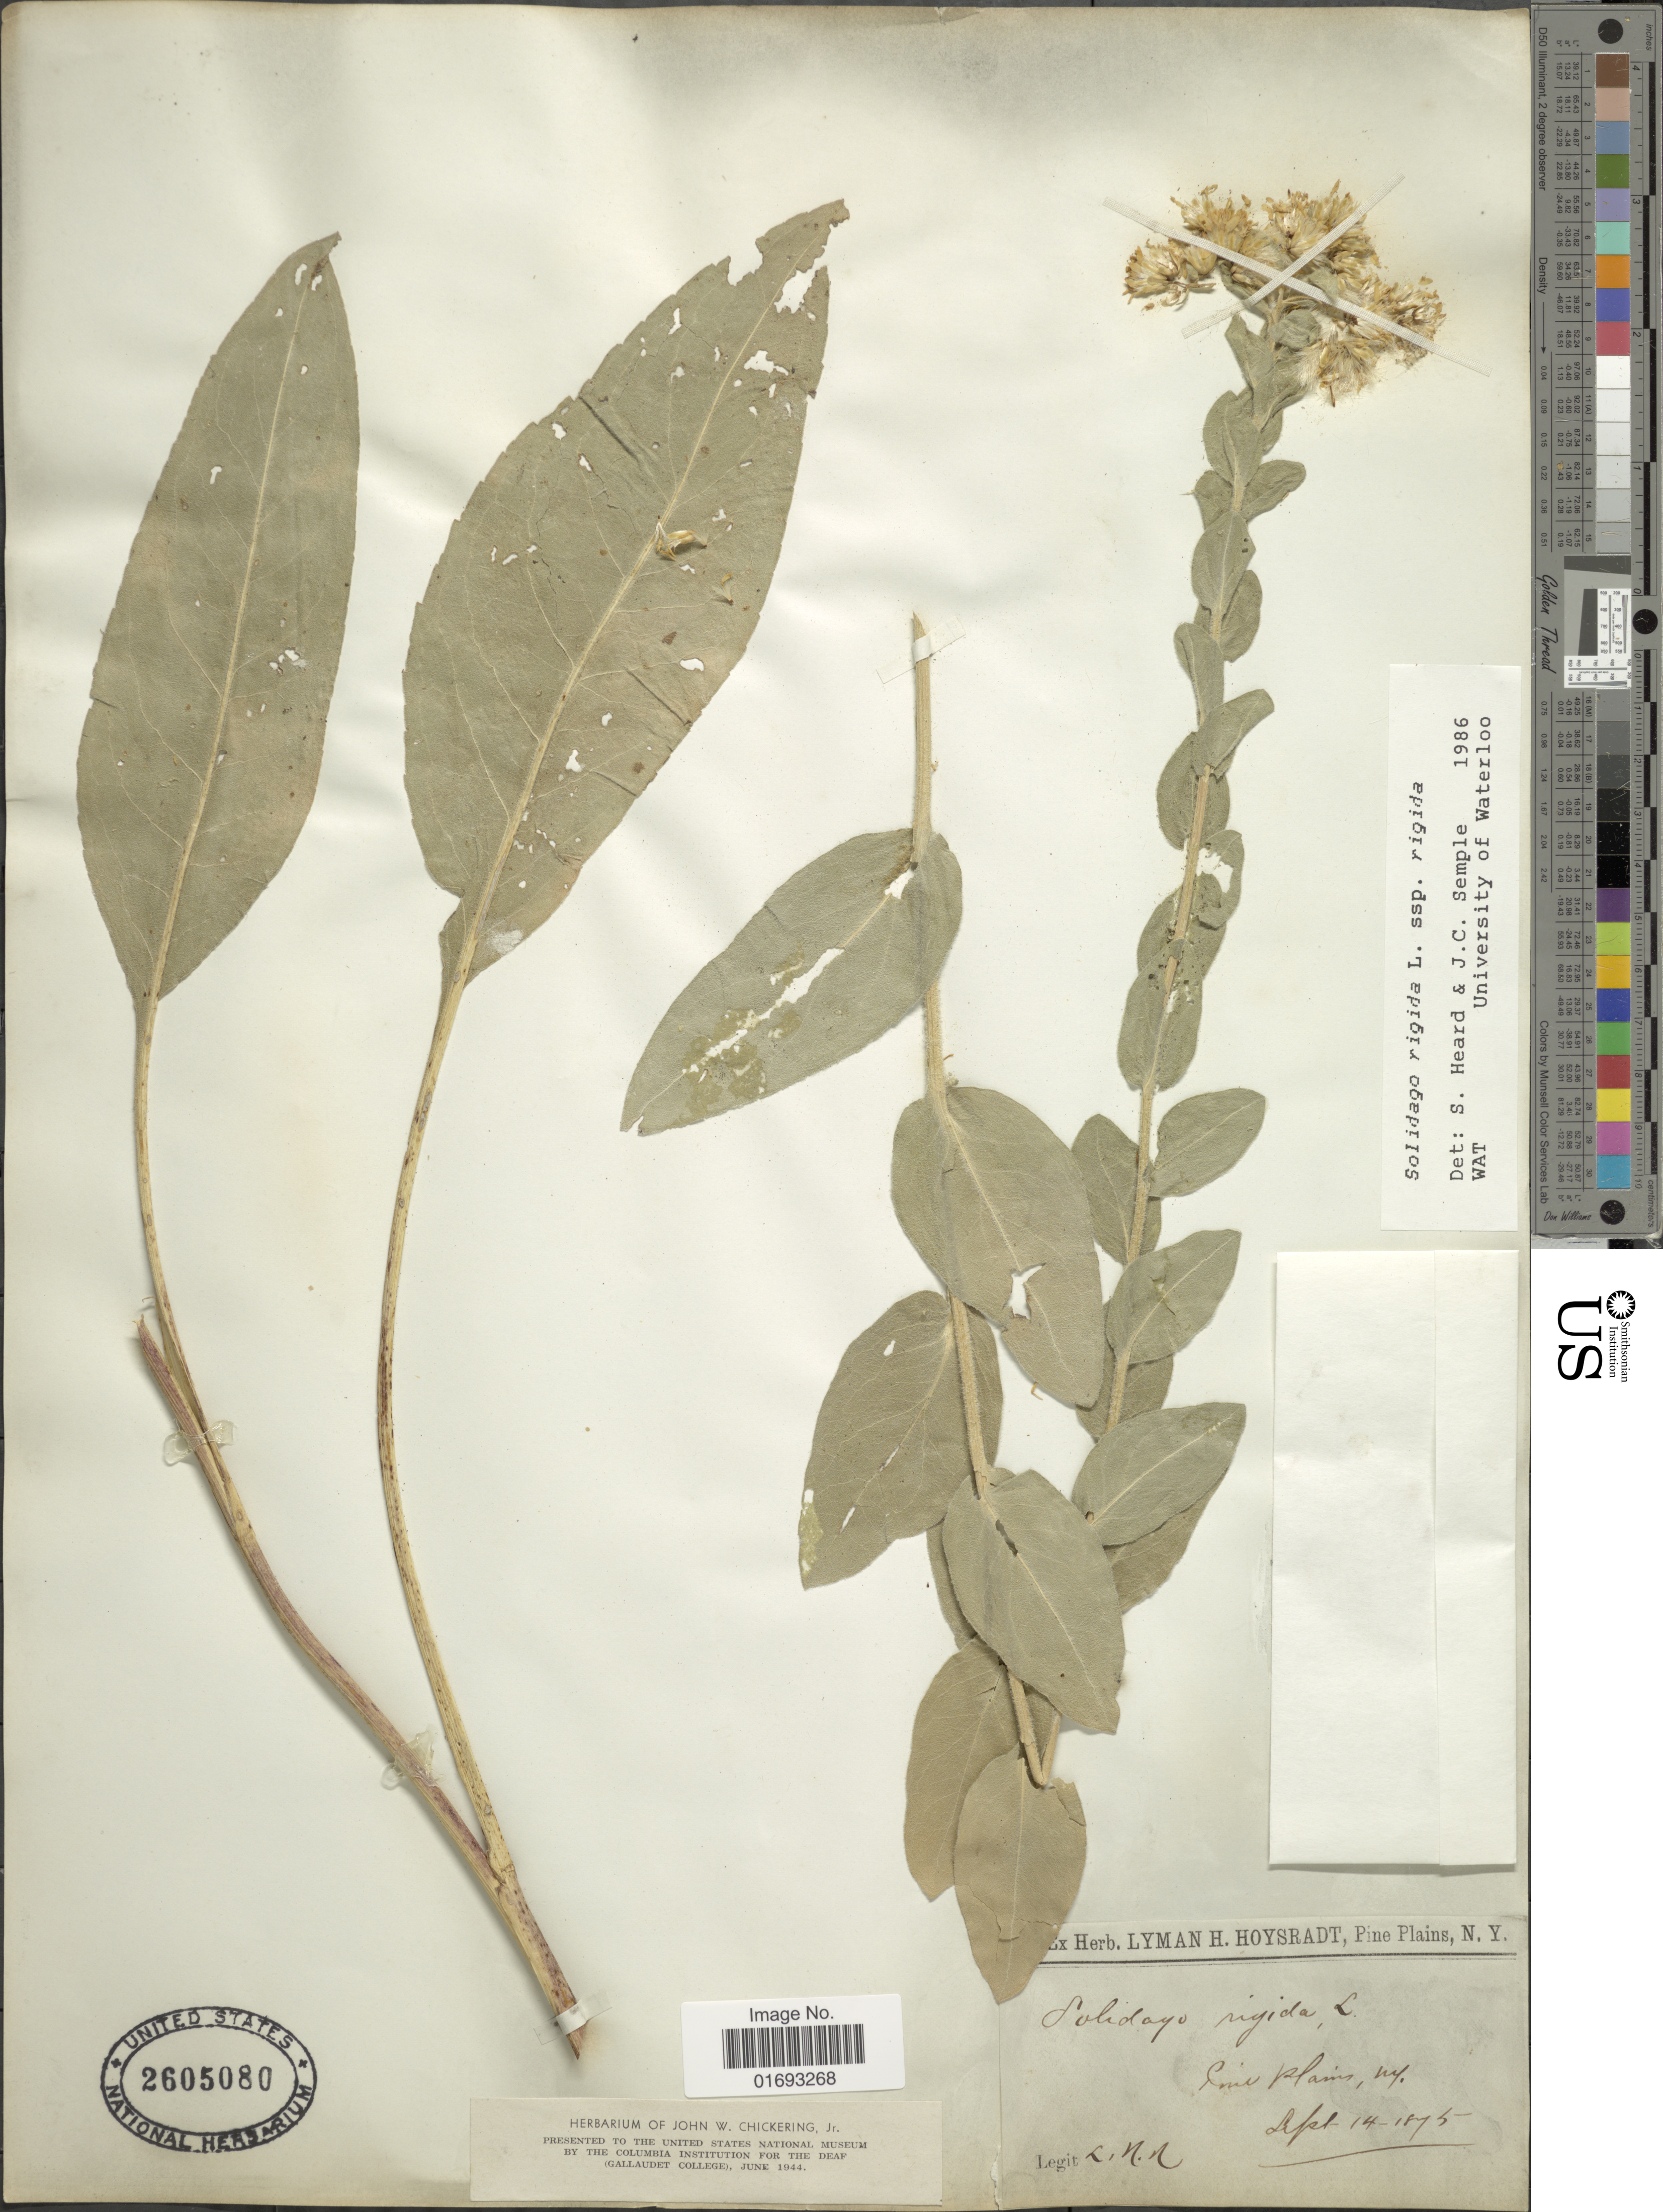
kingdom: Plantae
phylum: Tracheophyta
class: Magnoliopsida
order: Asterales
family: Asteraceae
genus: Oligoneuron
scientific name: Oligoneuron rigidum var. rigidum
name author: (L.) Small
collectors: L. Hoysradt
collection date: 1895-09-14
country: United States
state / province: New York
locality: Pine Plains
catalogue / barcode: US 2605080